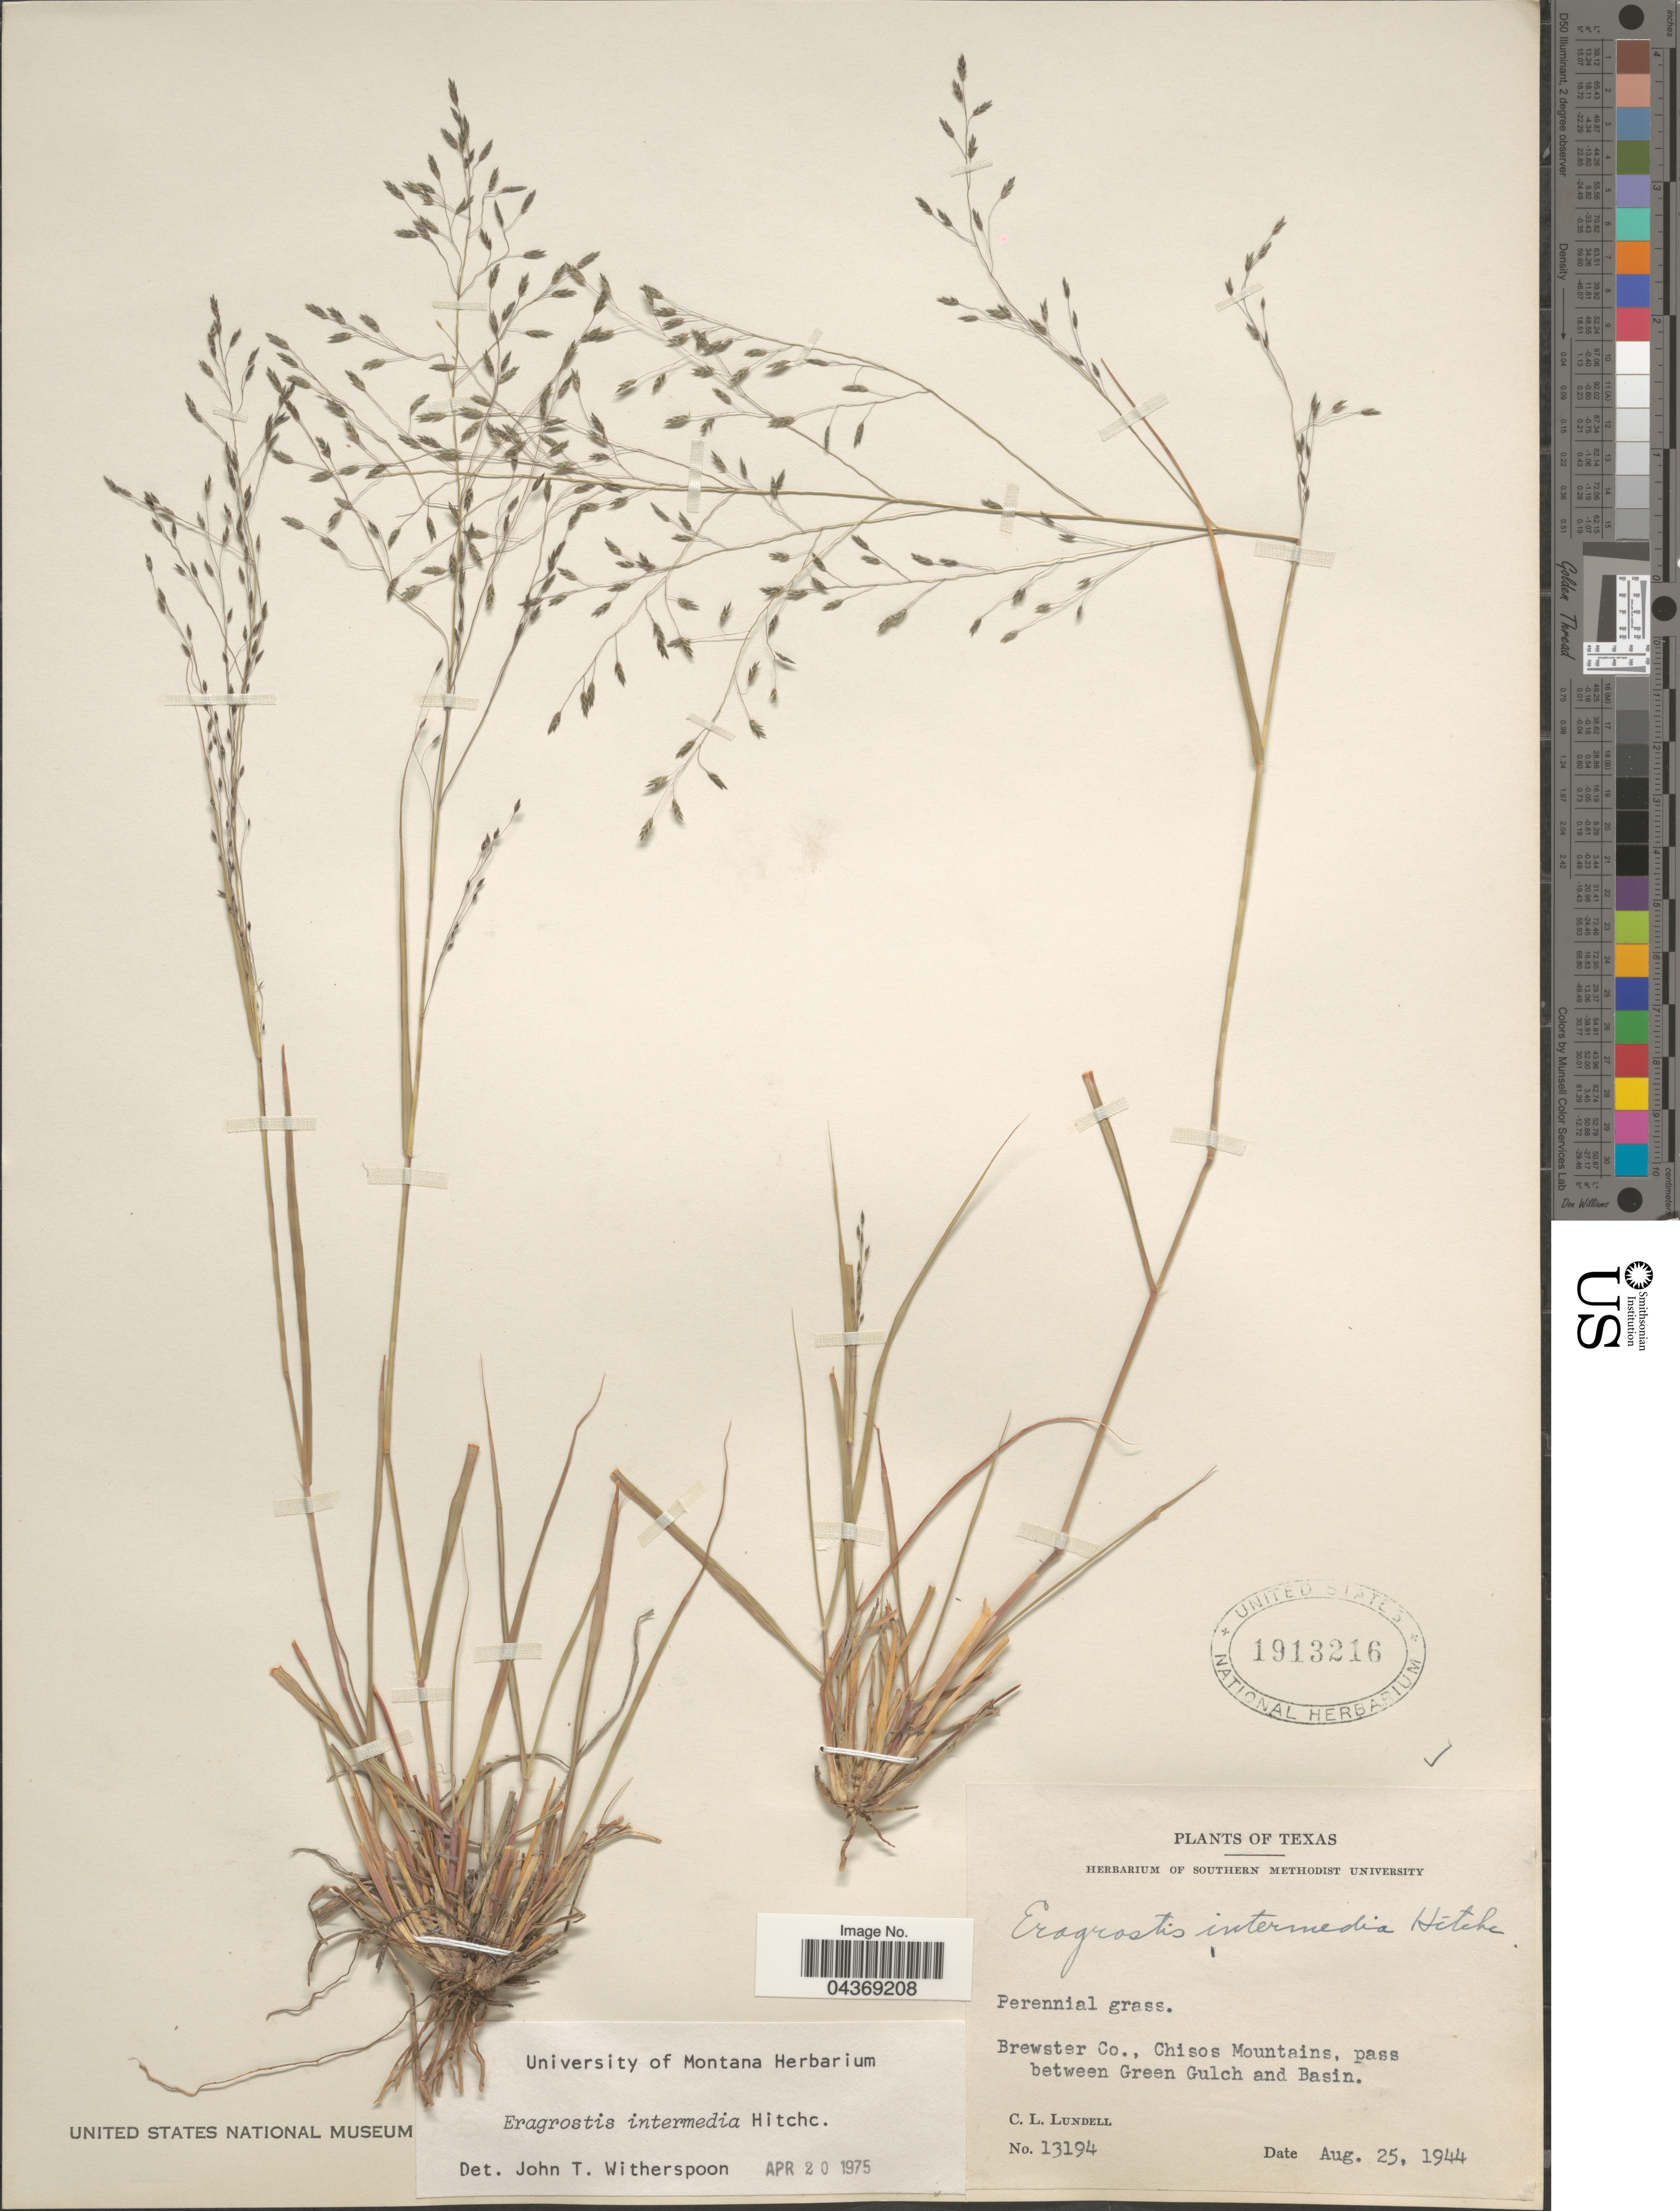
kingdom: Plantae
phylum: Tracheophyta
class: Liliopsida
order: Poales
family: Poaceae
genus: Eragrostis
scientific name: Eragrostis intermedia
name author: Hitchc.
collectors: C. L. Lundell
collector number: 13194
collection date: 1944-08-25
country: United States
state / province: Texas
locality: Brewster Co., Chisos Mountains, pass between Green Gulch and Basin.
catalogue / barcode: US 1913216